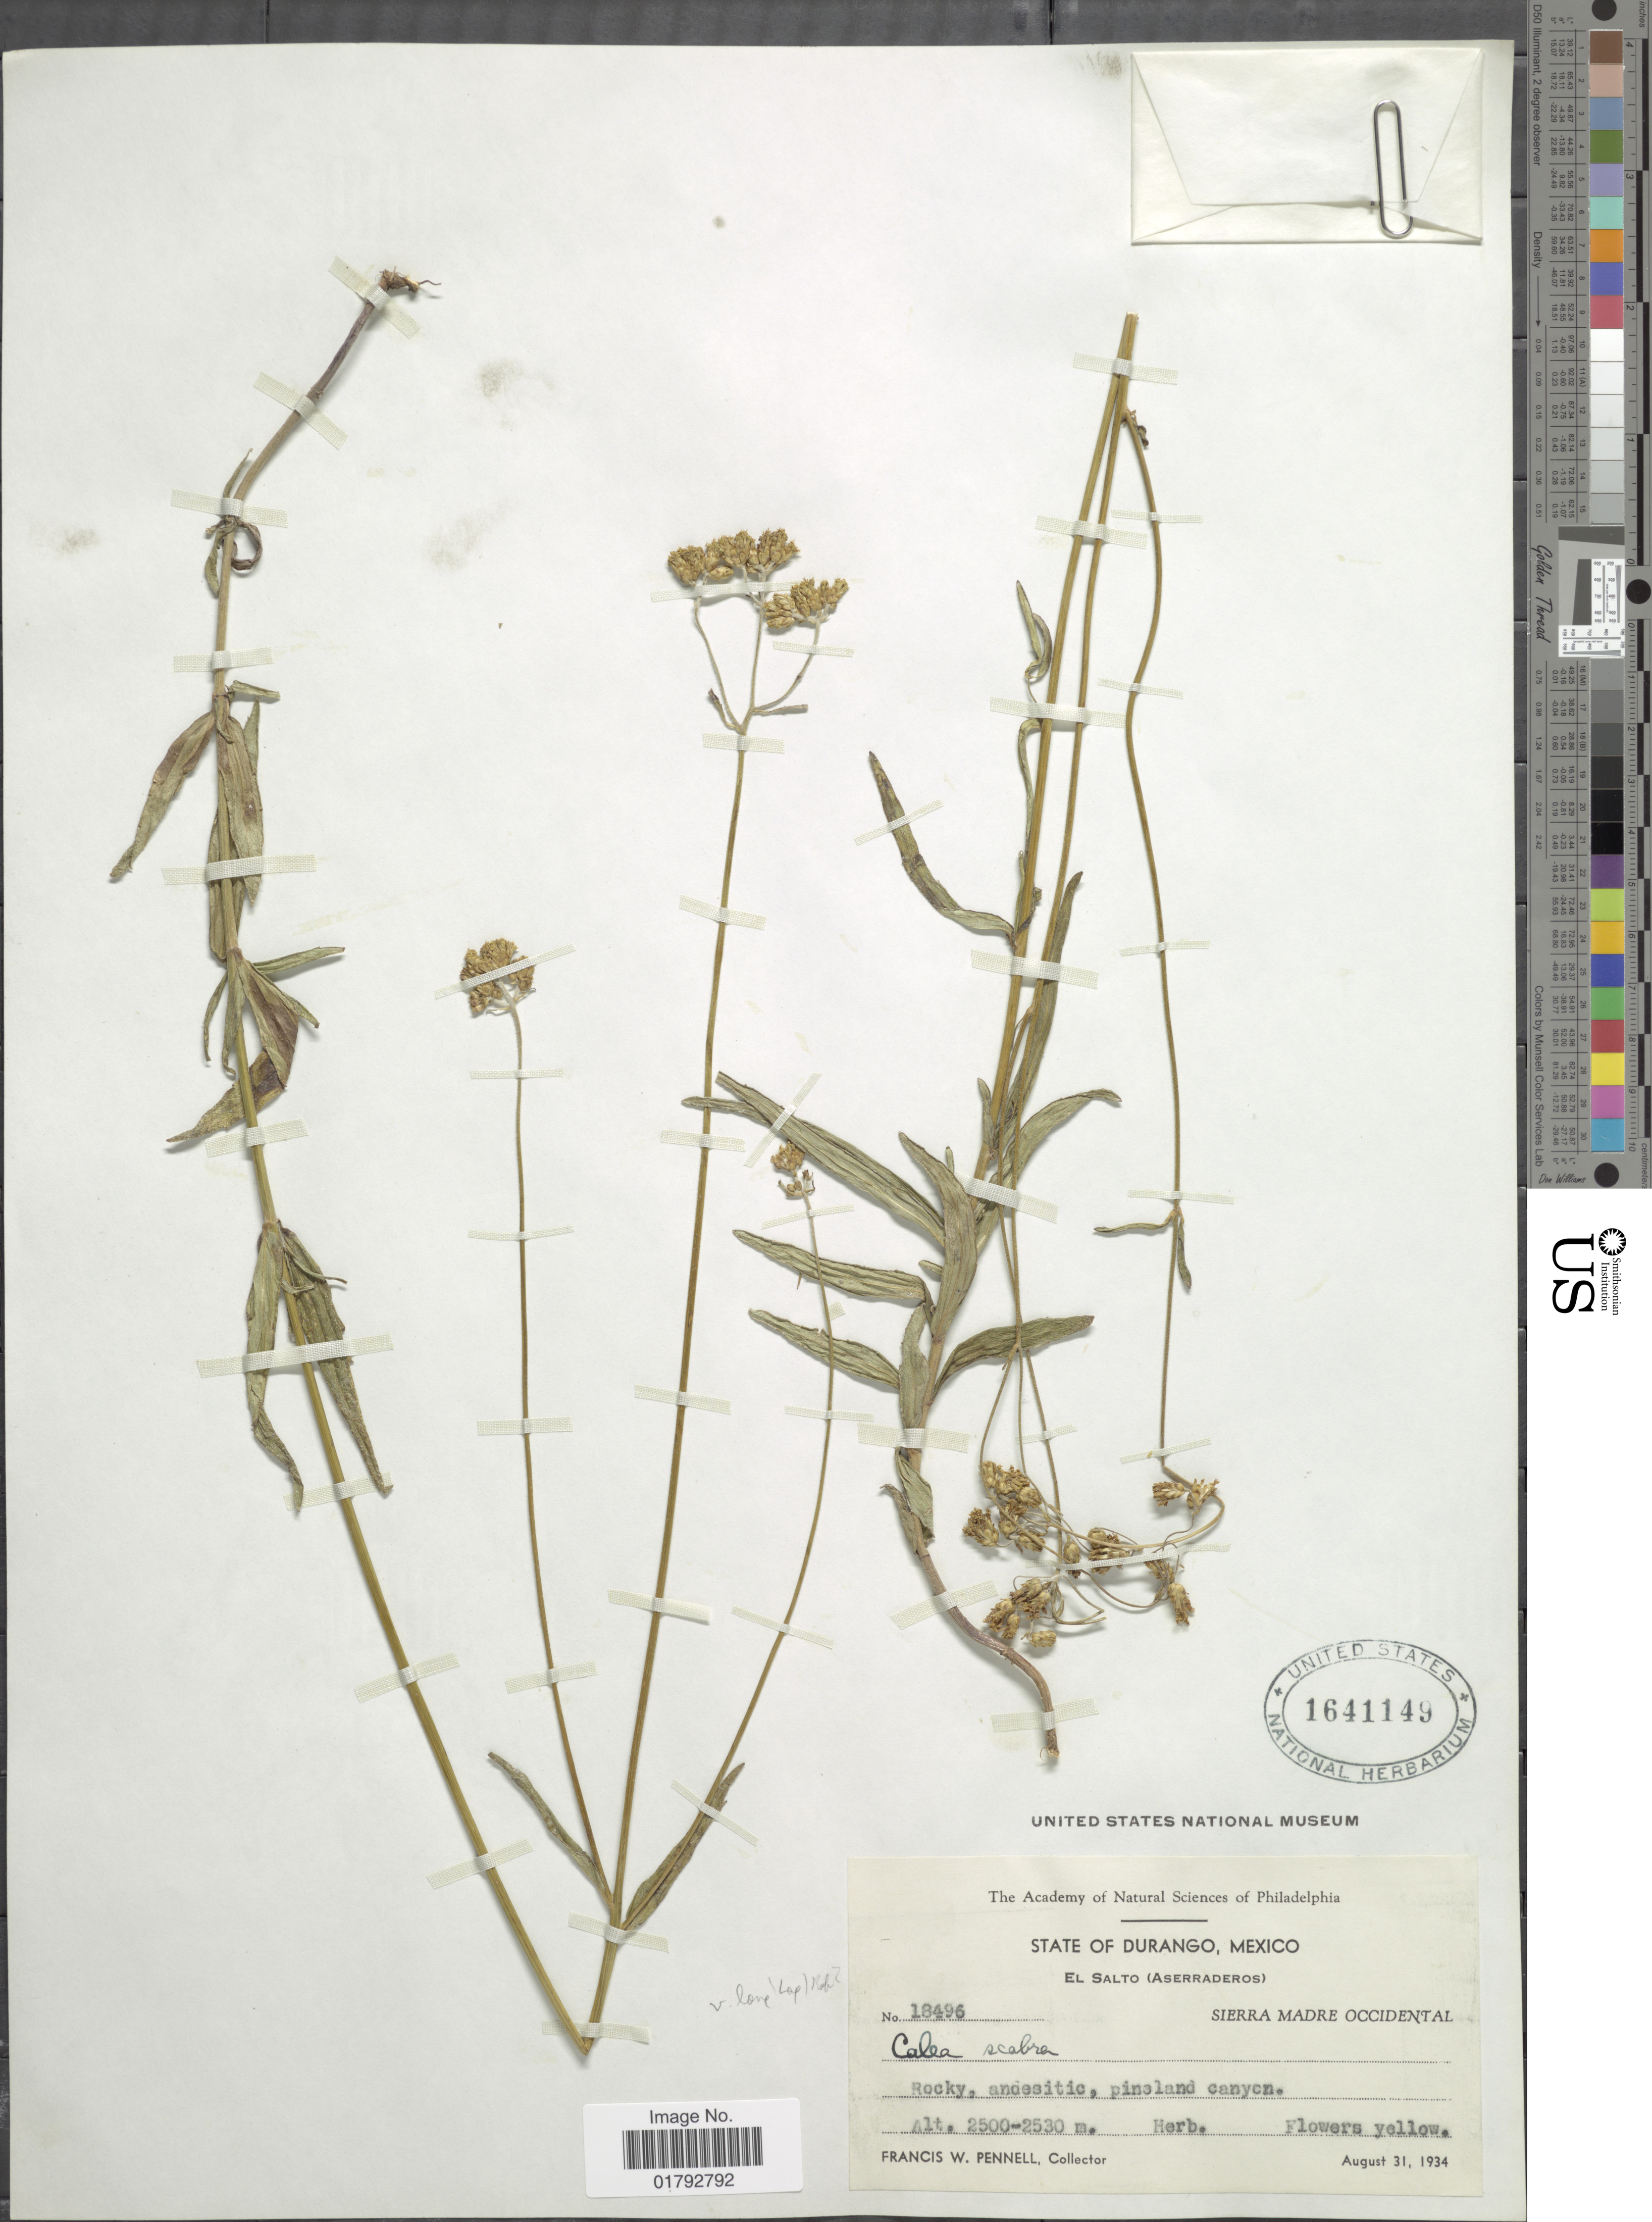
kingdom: Plantae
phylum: Tracheophyta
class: Magnoliopsida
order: Asterales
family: Asteraceae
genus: Alloispermum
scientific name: Alloispermum scabrum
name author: (Lag.) H. Rob.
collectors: F. W. Pennell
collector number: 18496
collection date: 1934-08-31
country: Mexico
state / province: Durango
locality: State of Durango, Mexico, El Salto ( Aserraderos). Sierra Madre Occidental.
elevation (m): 2500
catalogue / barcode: US 1641149